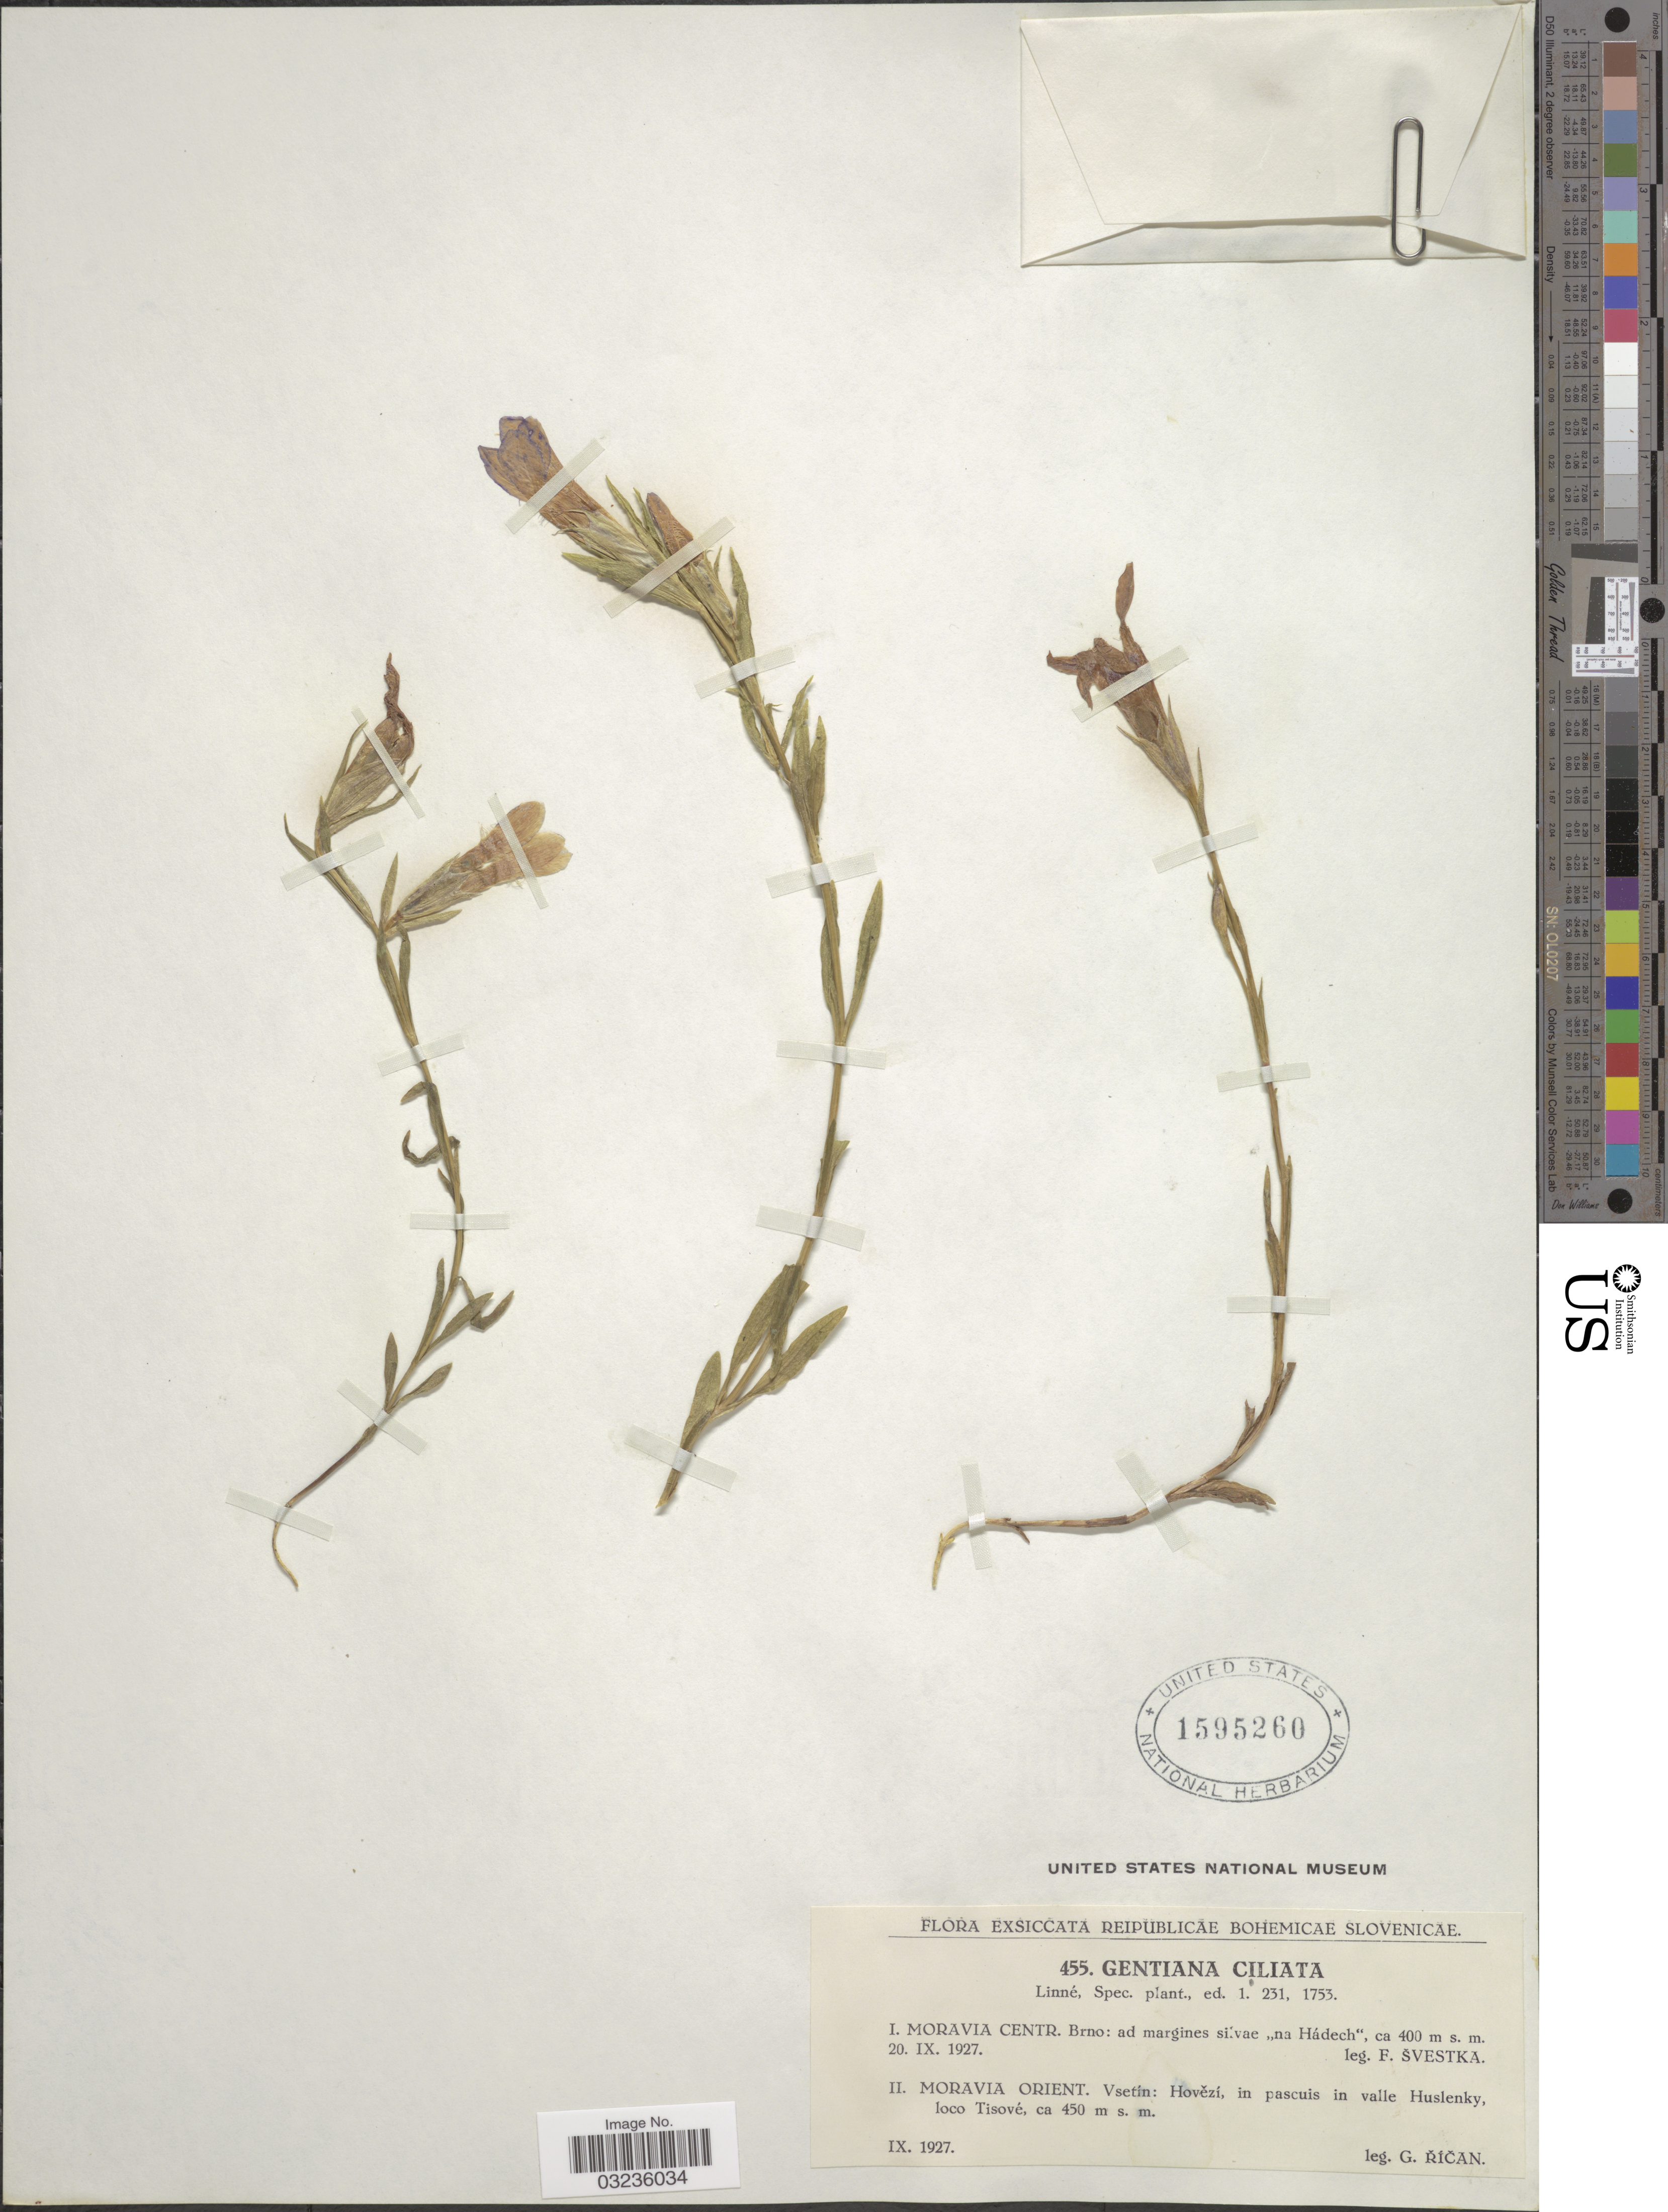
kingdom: Plantae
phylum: Tracheophyta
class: Magnoliopsida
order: Gentianales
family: Gentianaceae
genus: Gentiana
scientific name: Gentiana ciliata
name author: L.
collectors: F. Svestka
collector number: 455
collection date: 1927-09-20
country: Czechia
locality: Moravia Centr. Brno: ad margines silvae "na Hádech".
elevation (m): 400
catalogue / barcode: US 1595260